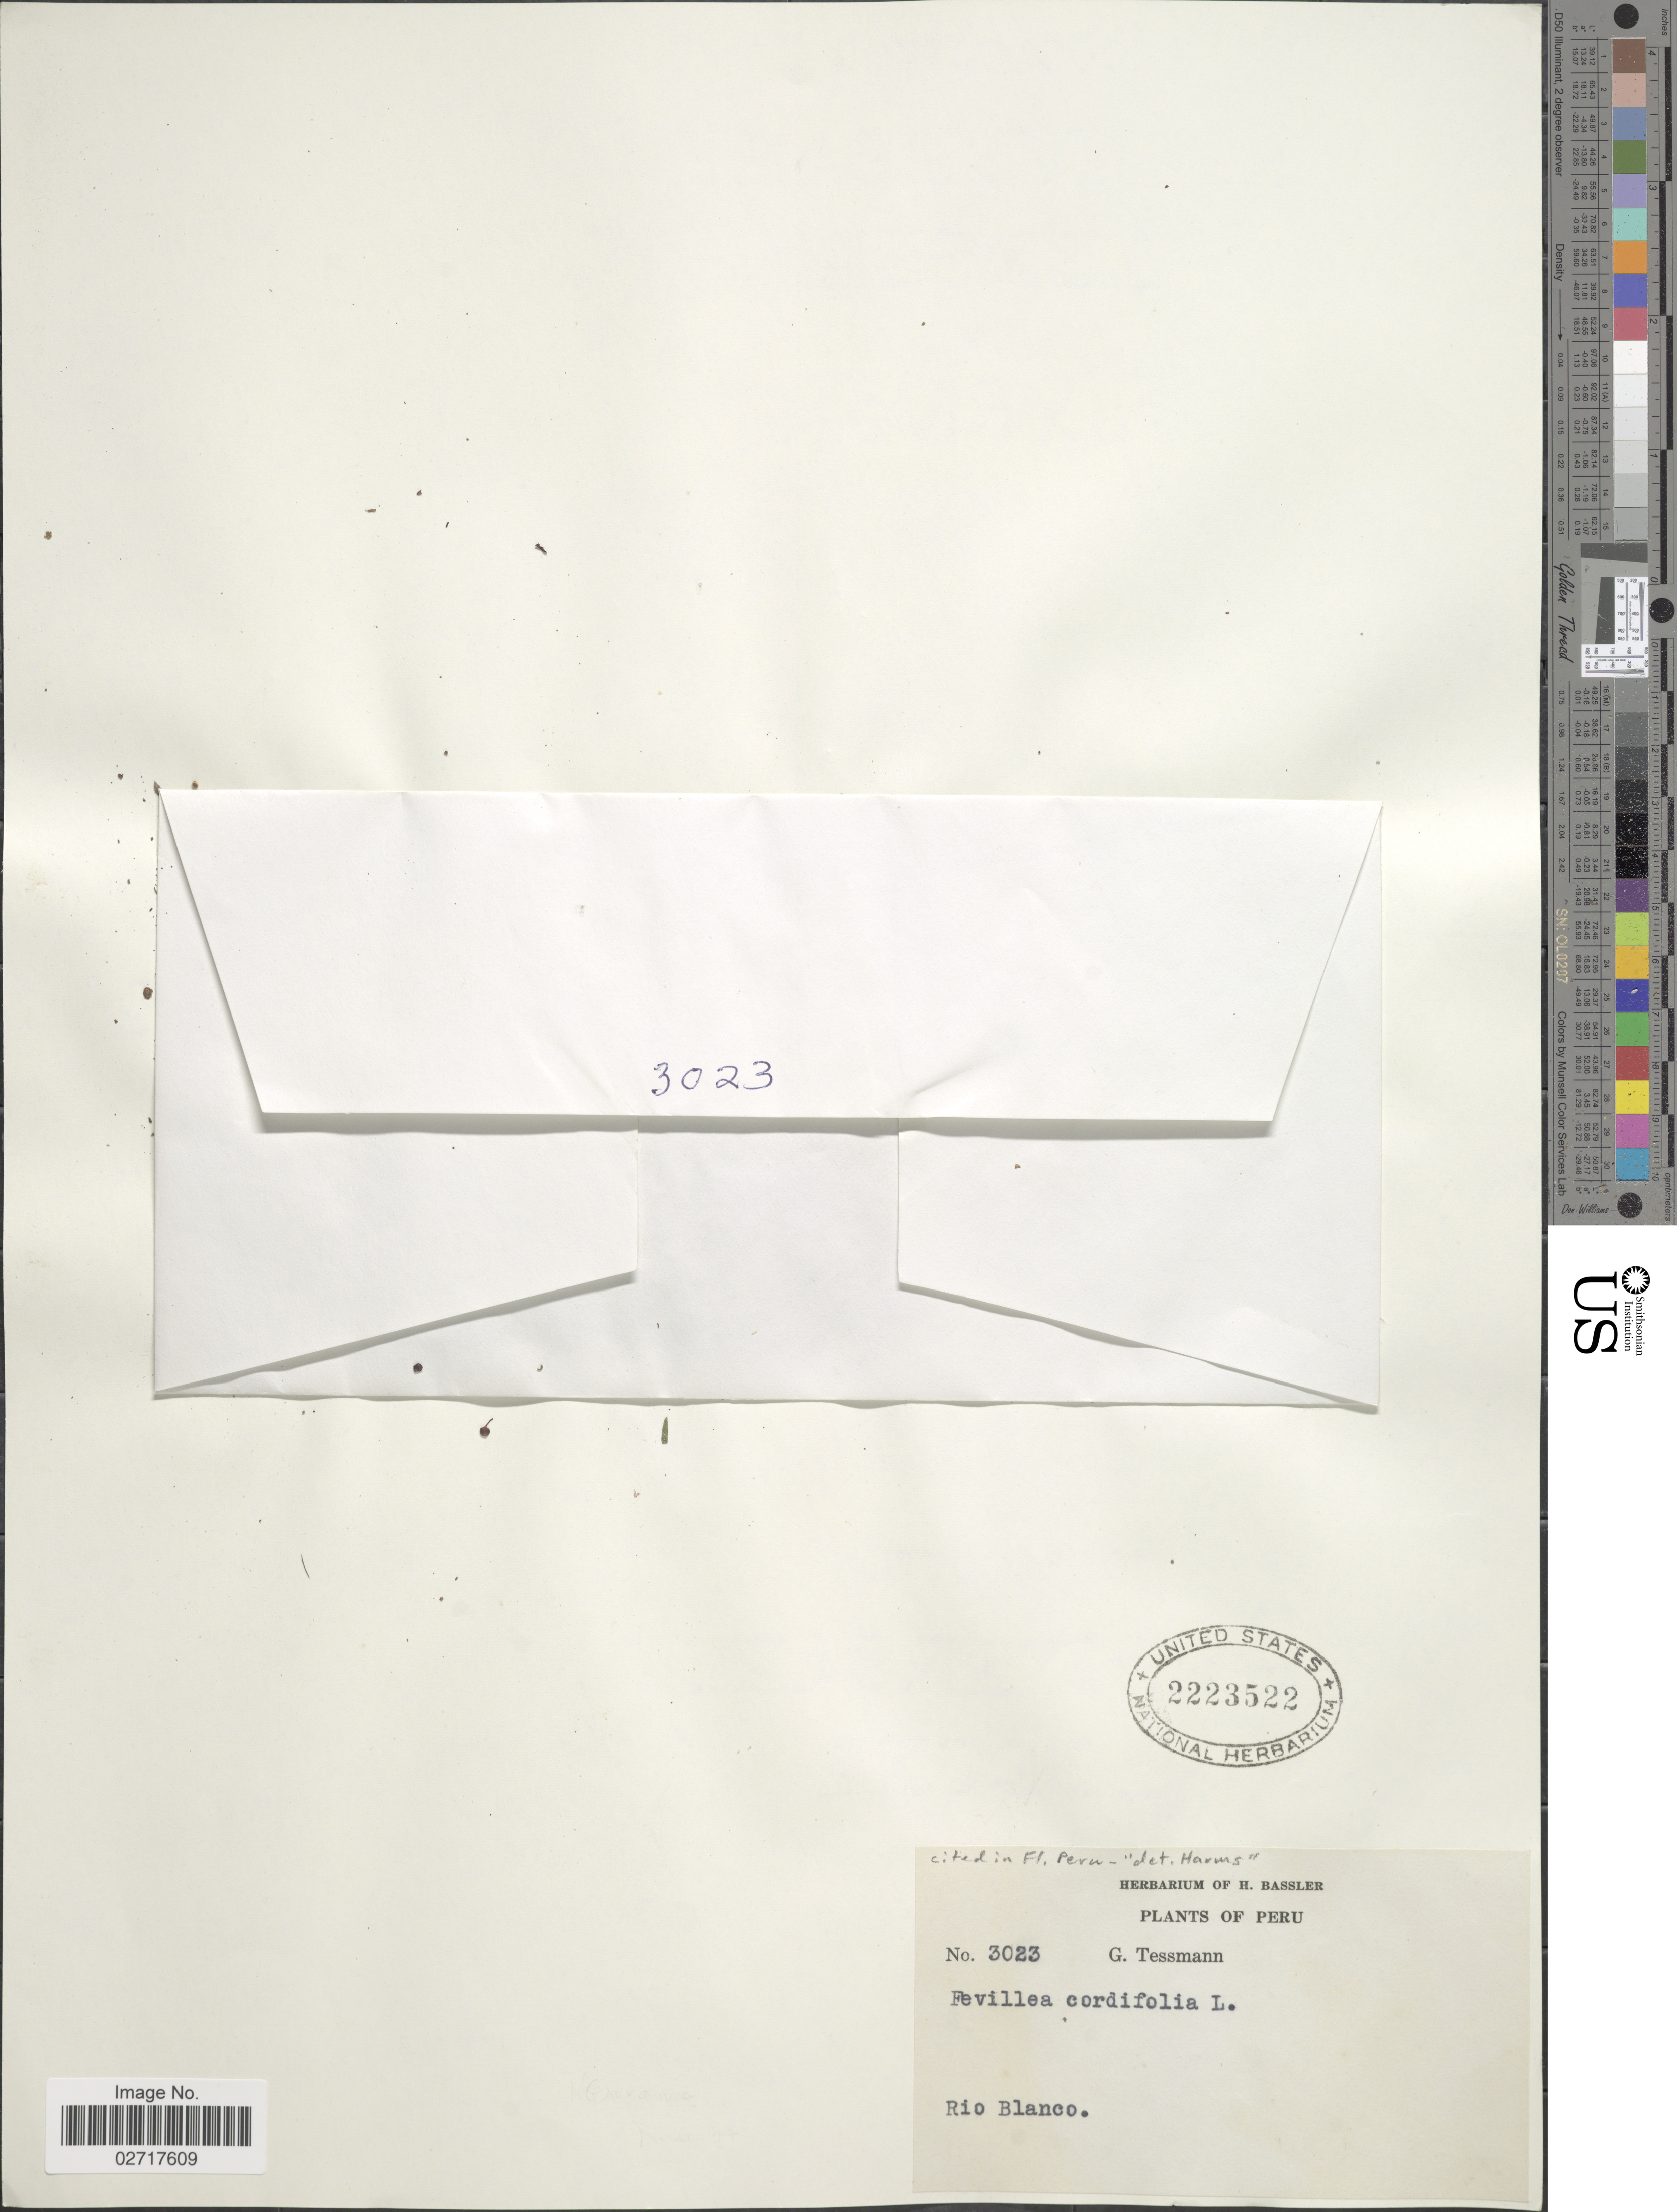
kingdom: Plantae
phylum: Tracheophyta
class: Magnoliopsida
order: Cucurbitales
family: Cucurbitaceae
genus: Fevillea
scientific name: Fevillea cordifolia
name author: L.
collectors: G. Tessmann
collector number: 3023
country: Peru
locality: Rio Blanco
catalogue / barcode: US 2223522